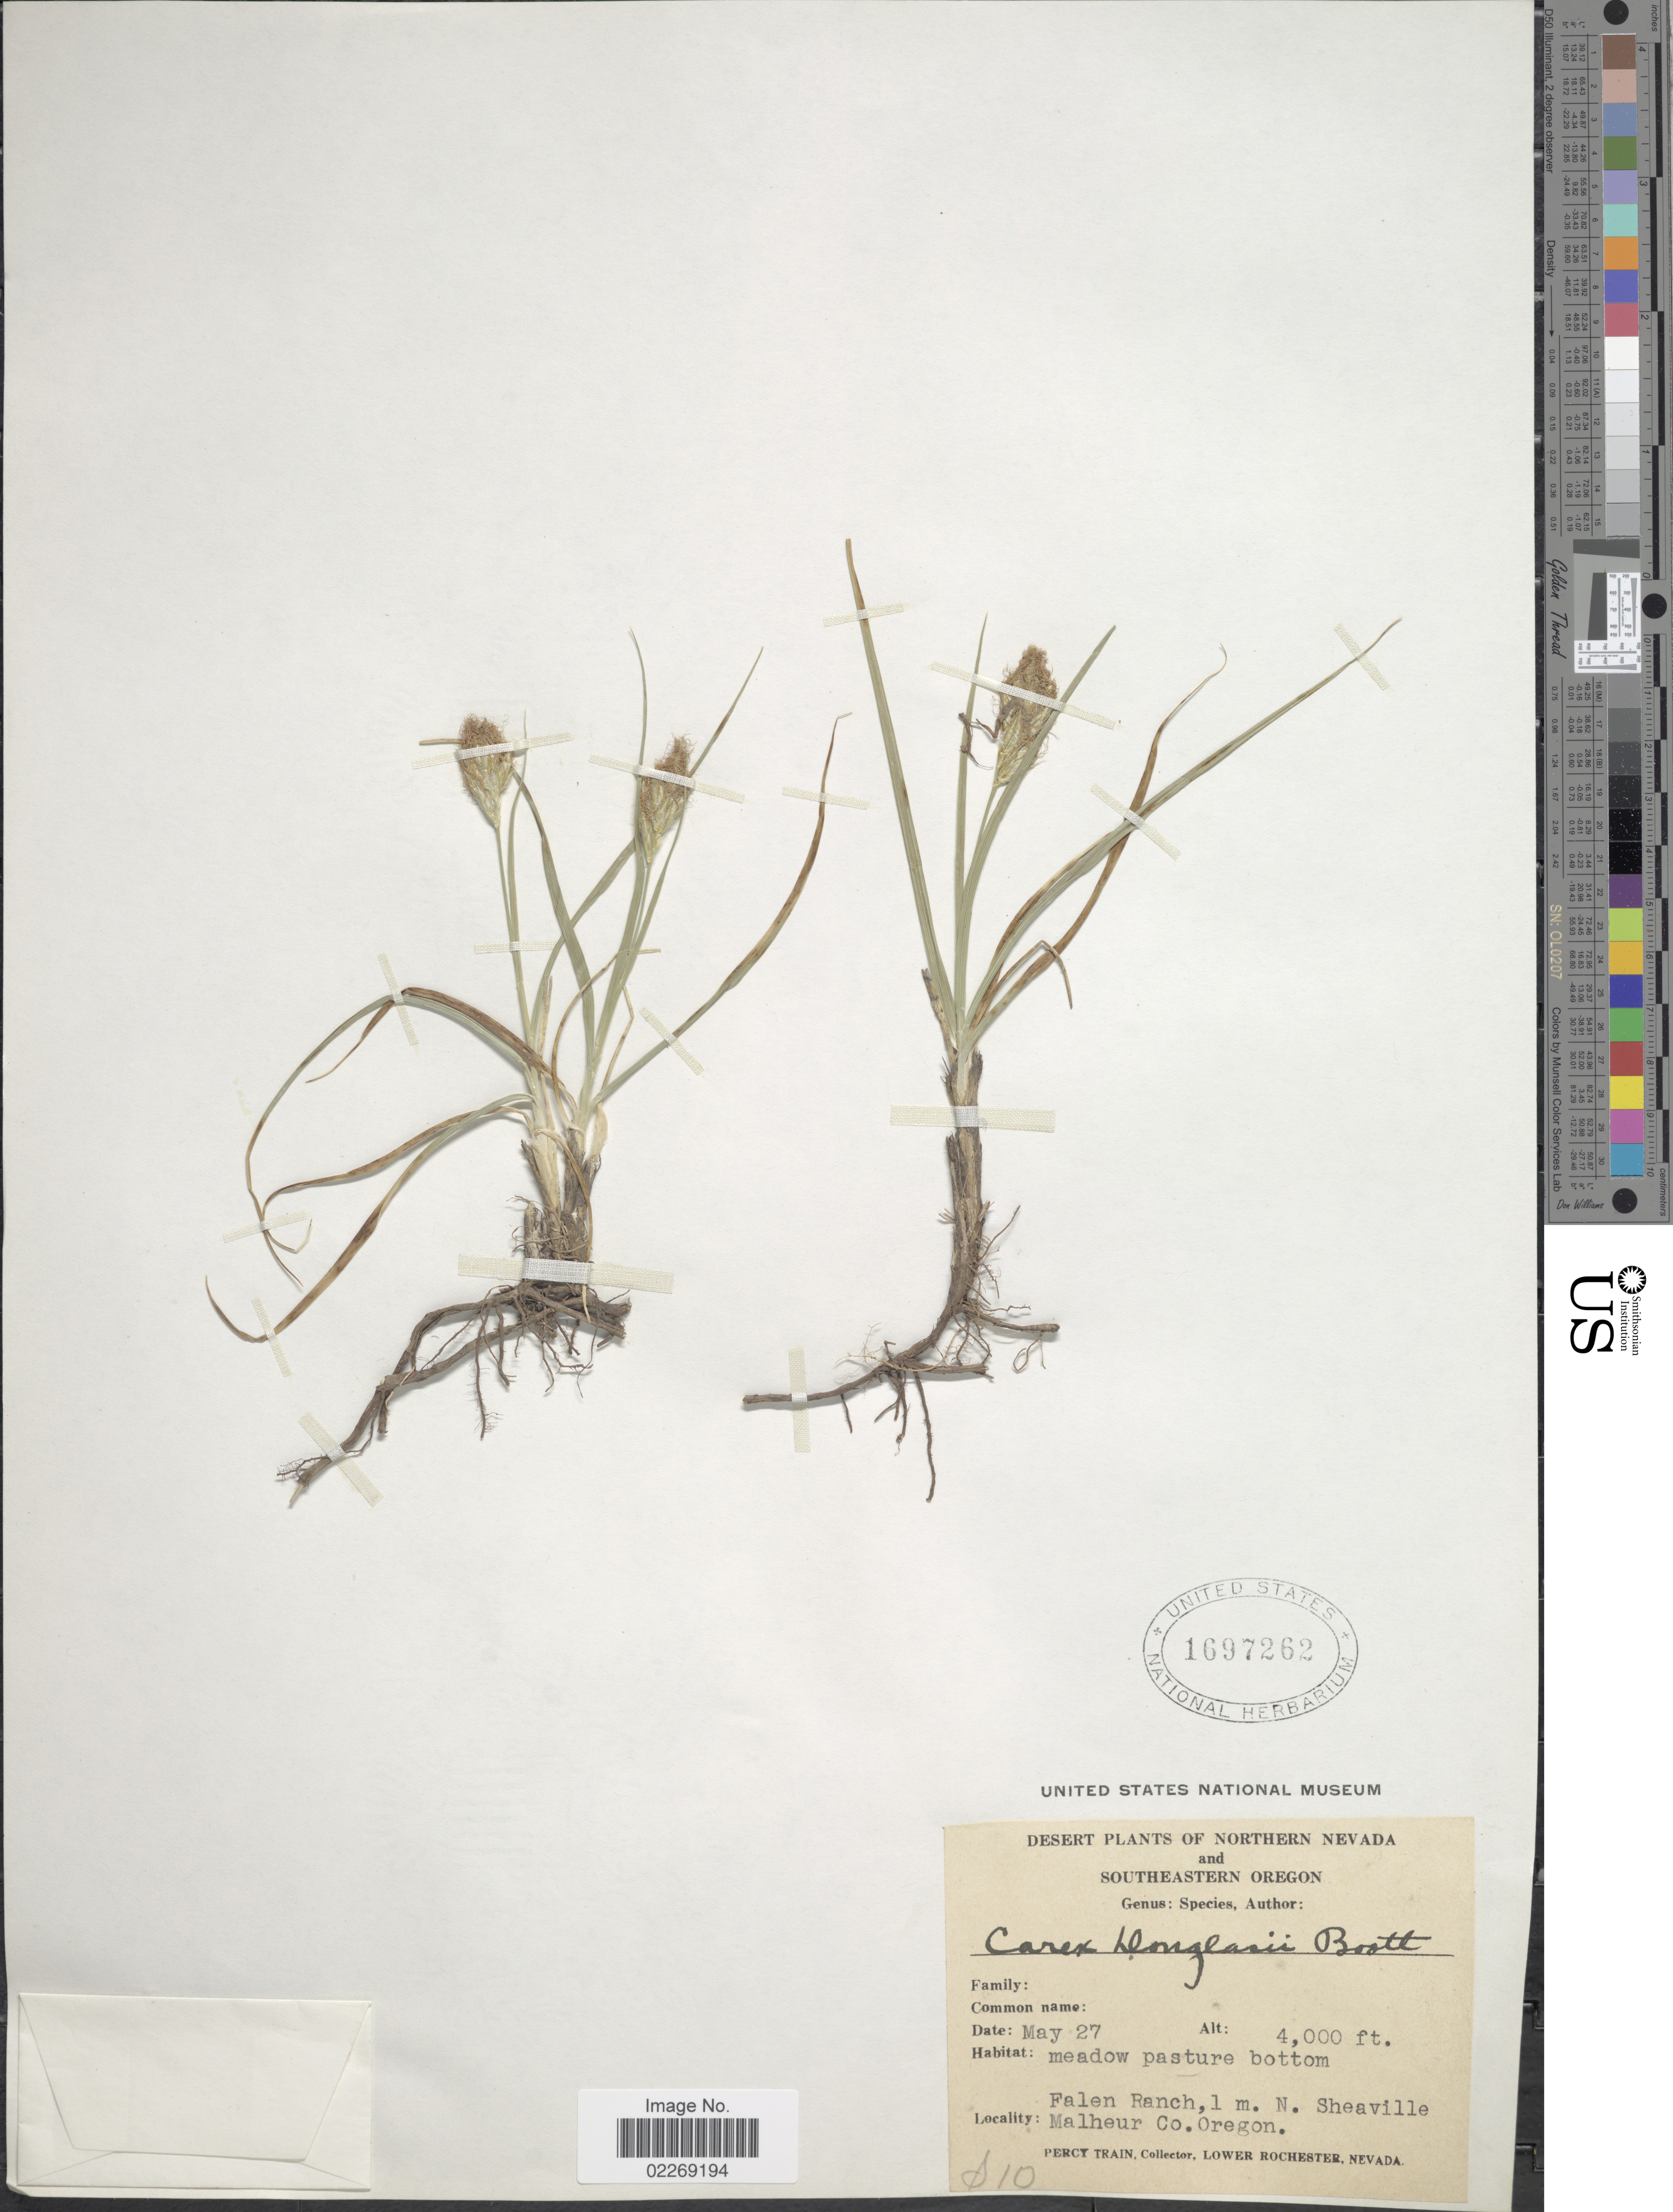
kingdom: Plantae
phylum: Tracheophyta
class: Liliopsida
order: Poales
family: Cyperaceae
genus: Carex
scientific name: Carex douglasii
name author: Boott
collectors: P. Train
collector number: S10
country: United States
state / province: Oregon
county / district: Malheur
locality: Southeastern Oregon. Falen Ranch, 1 m. N. Sheaville Malheur Co.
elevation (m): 1219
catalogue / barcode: US 1697262